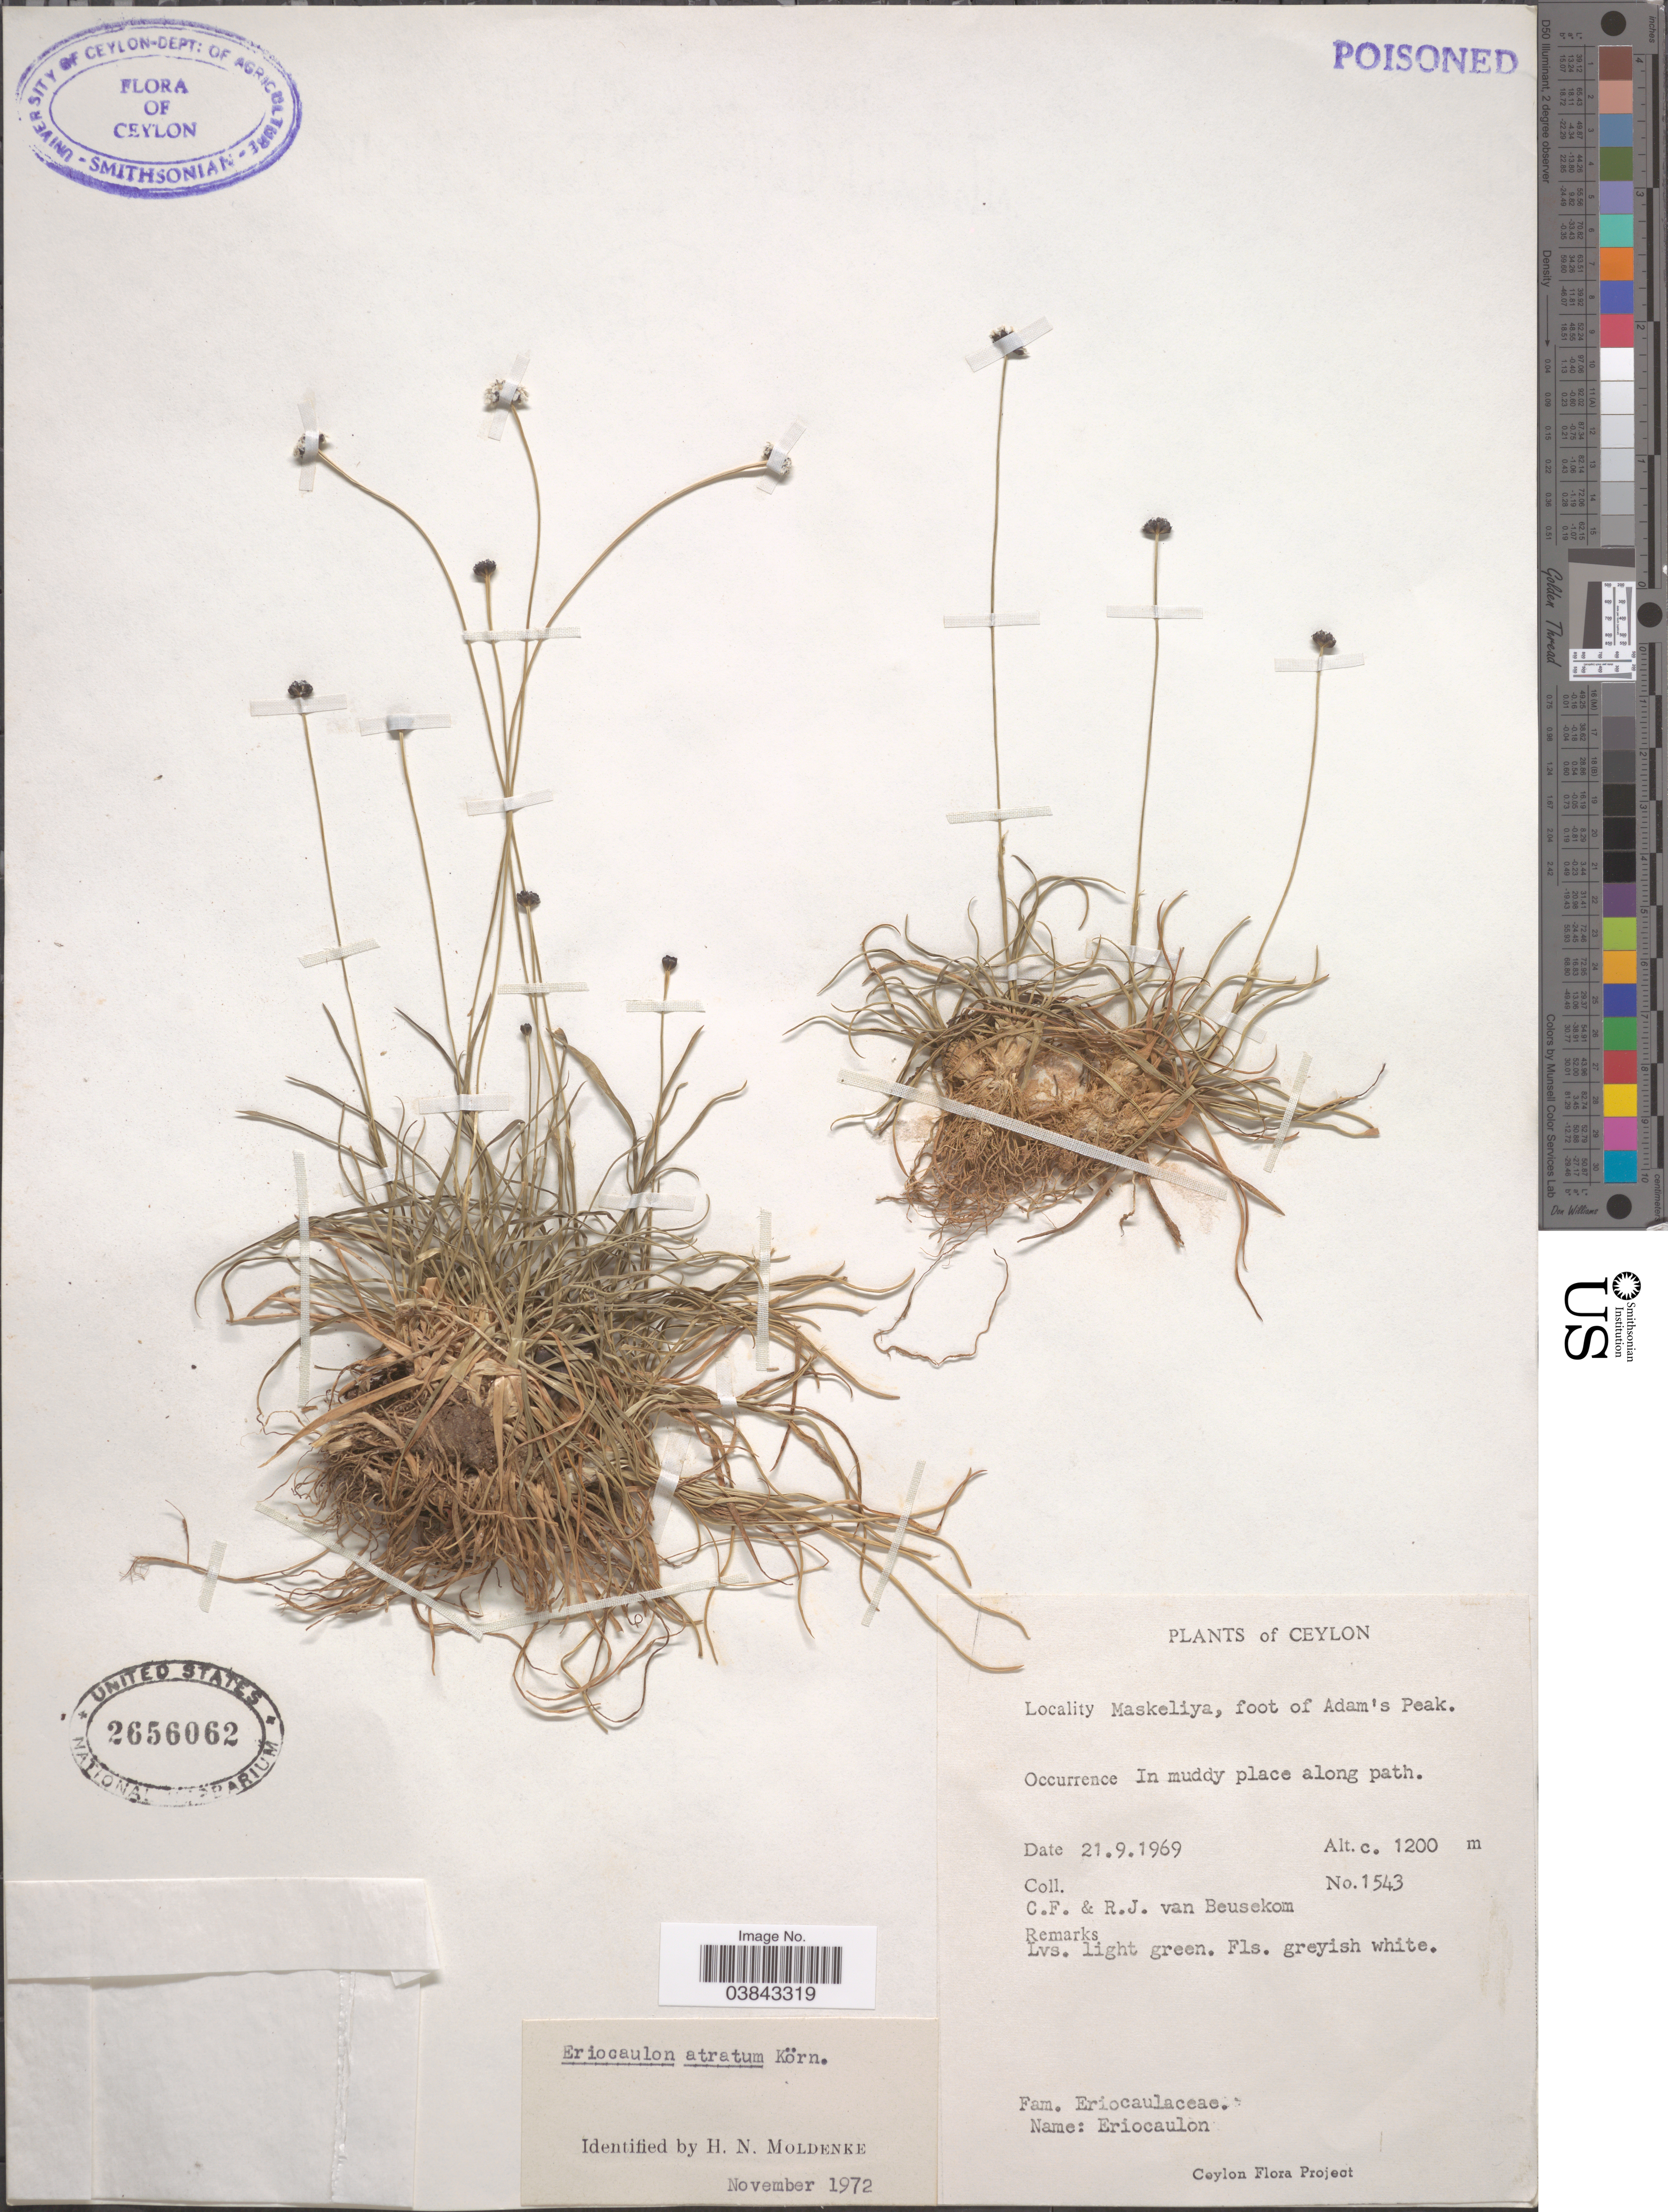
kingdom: Plantae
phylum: Tracheophyta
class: Liliopsida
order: Poales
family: Eriocaulaceae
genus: Eriocaulon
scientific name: Eriocaulon atratum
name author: Körn.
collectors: C. F. Beusekom & R. Beusekom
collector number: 1543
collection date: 1969-09-21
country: Sri Lanka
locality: Ceylon. Maskeliya, foot of Adam's Peak.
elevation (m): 1200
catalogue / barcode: US 2656062